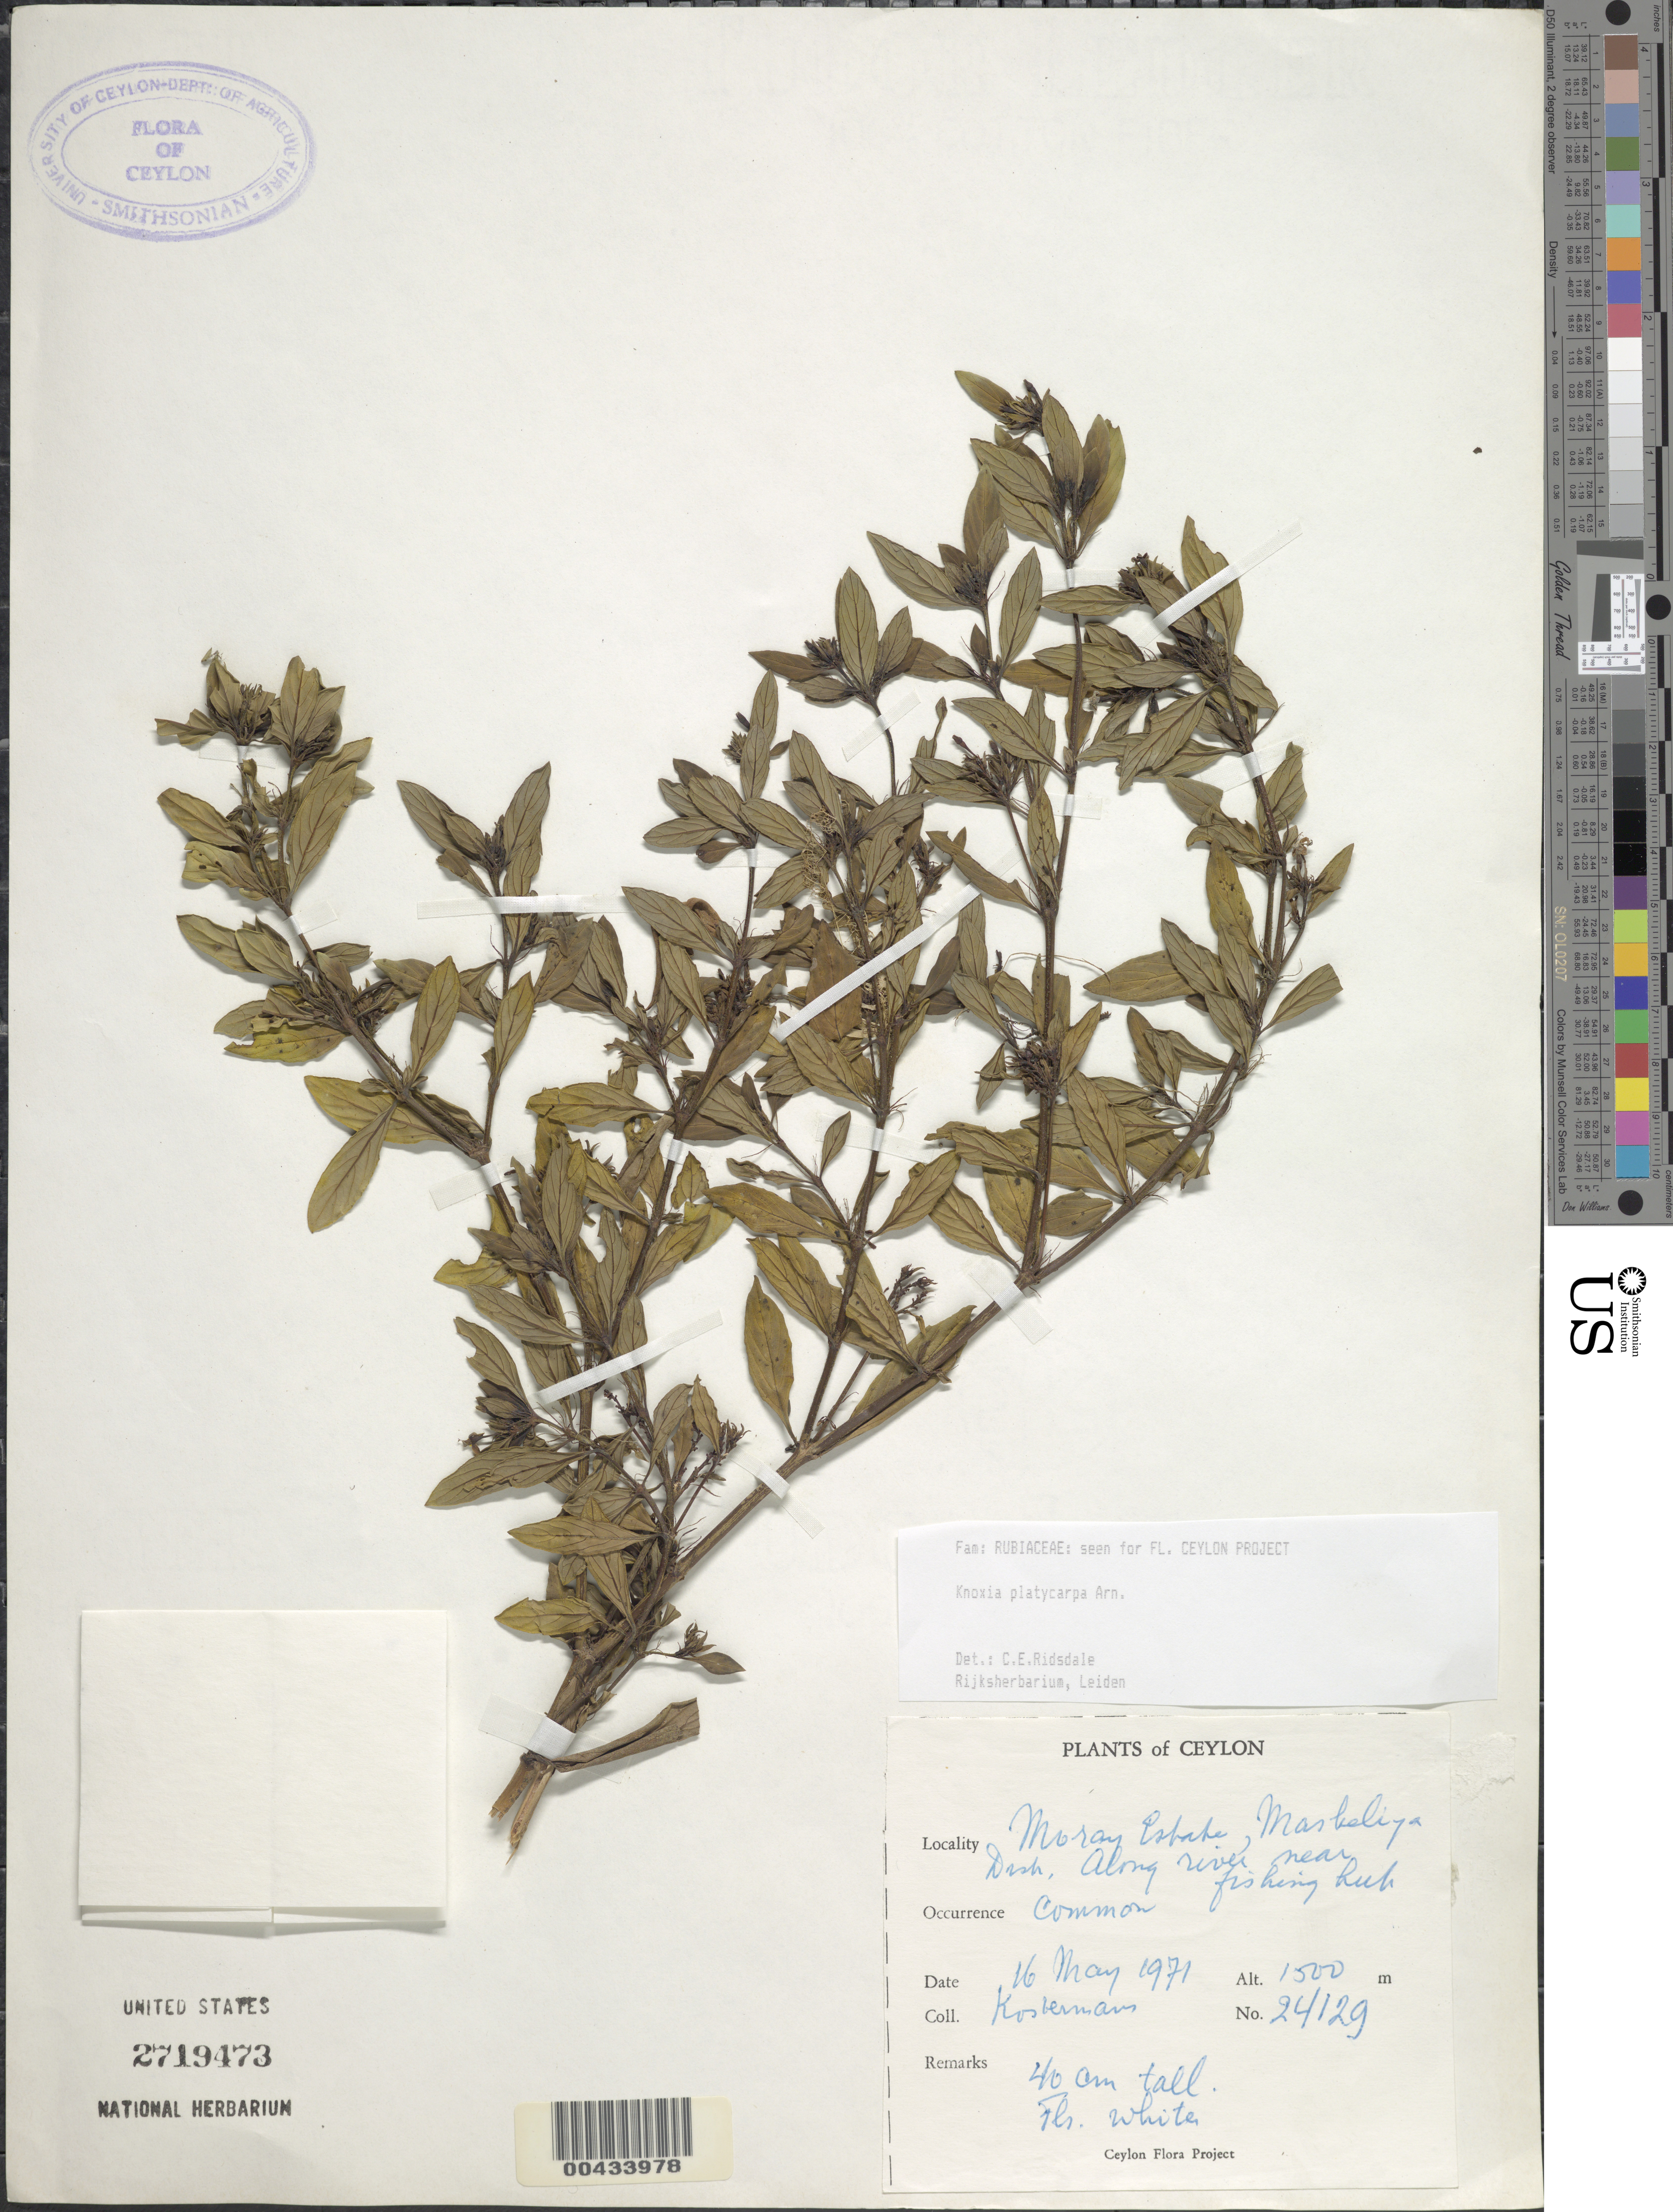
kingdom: Plantae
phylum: Tracheophyta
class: Magnoliopsida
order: Gentianales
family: Rubiaceae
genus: Knoxia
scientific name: Knoxia platycarpa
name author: Arn.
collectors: A. J. G. Kostermans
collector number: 24129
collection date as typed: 16 May 1971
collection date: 1971-05-16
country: Sri Lanka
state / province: Central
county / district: Kandy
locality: Moray Estate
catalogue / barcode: US 2719473